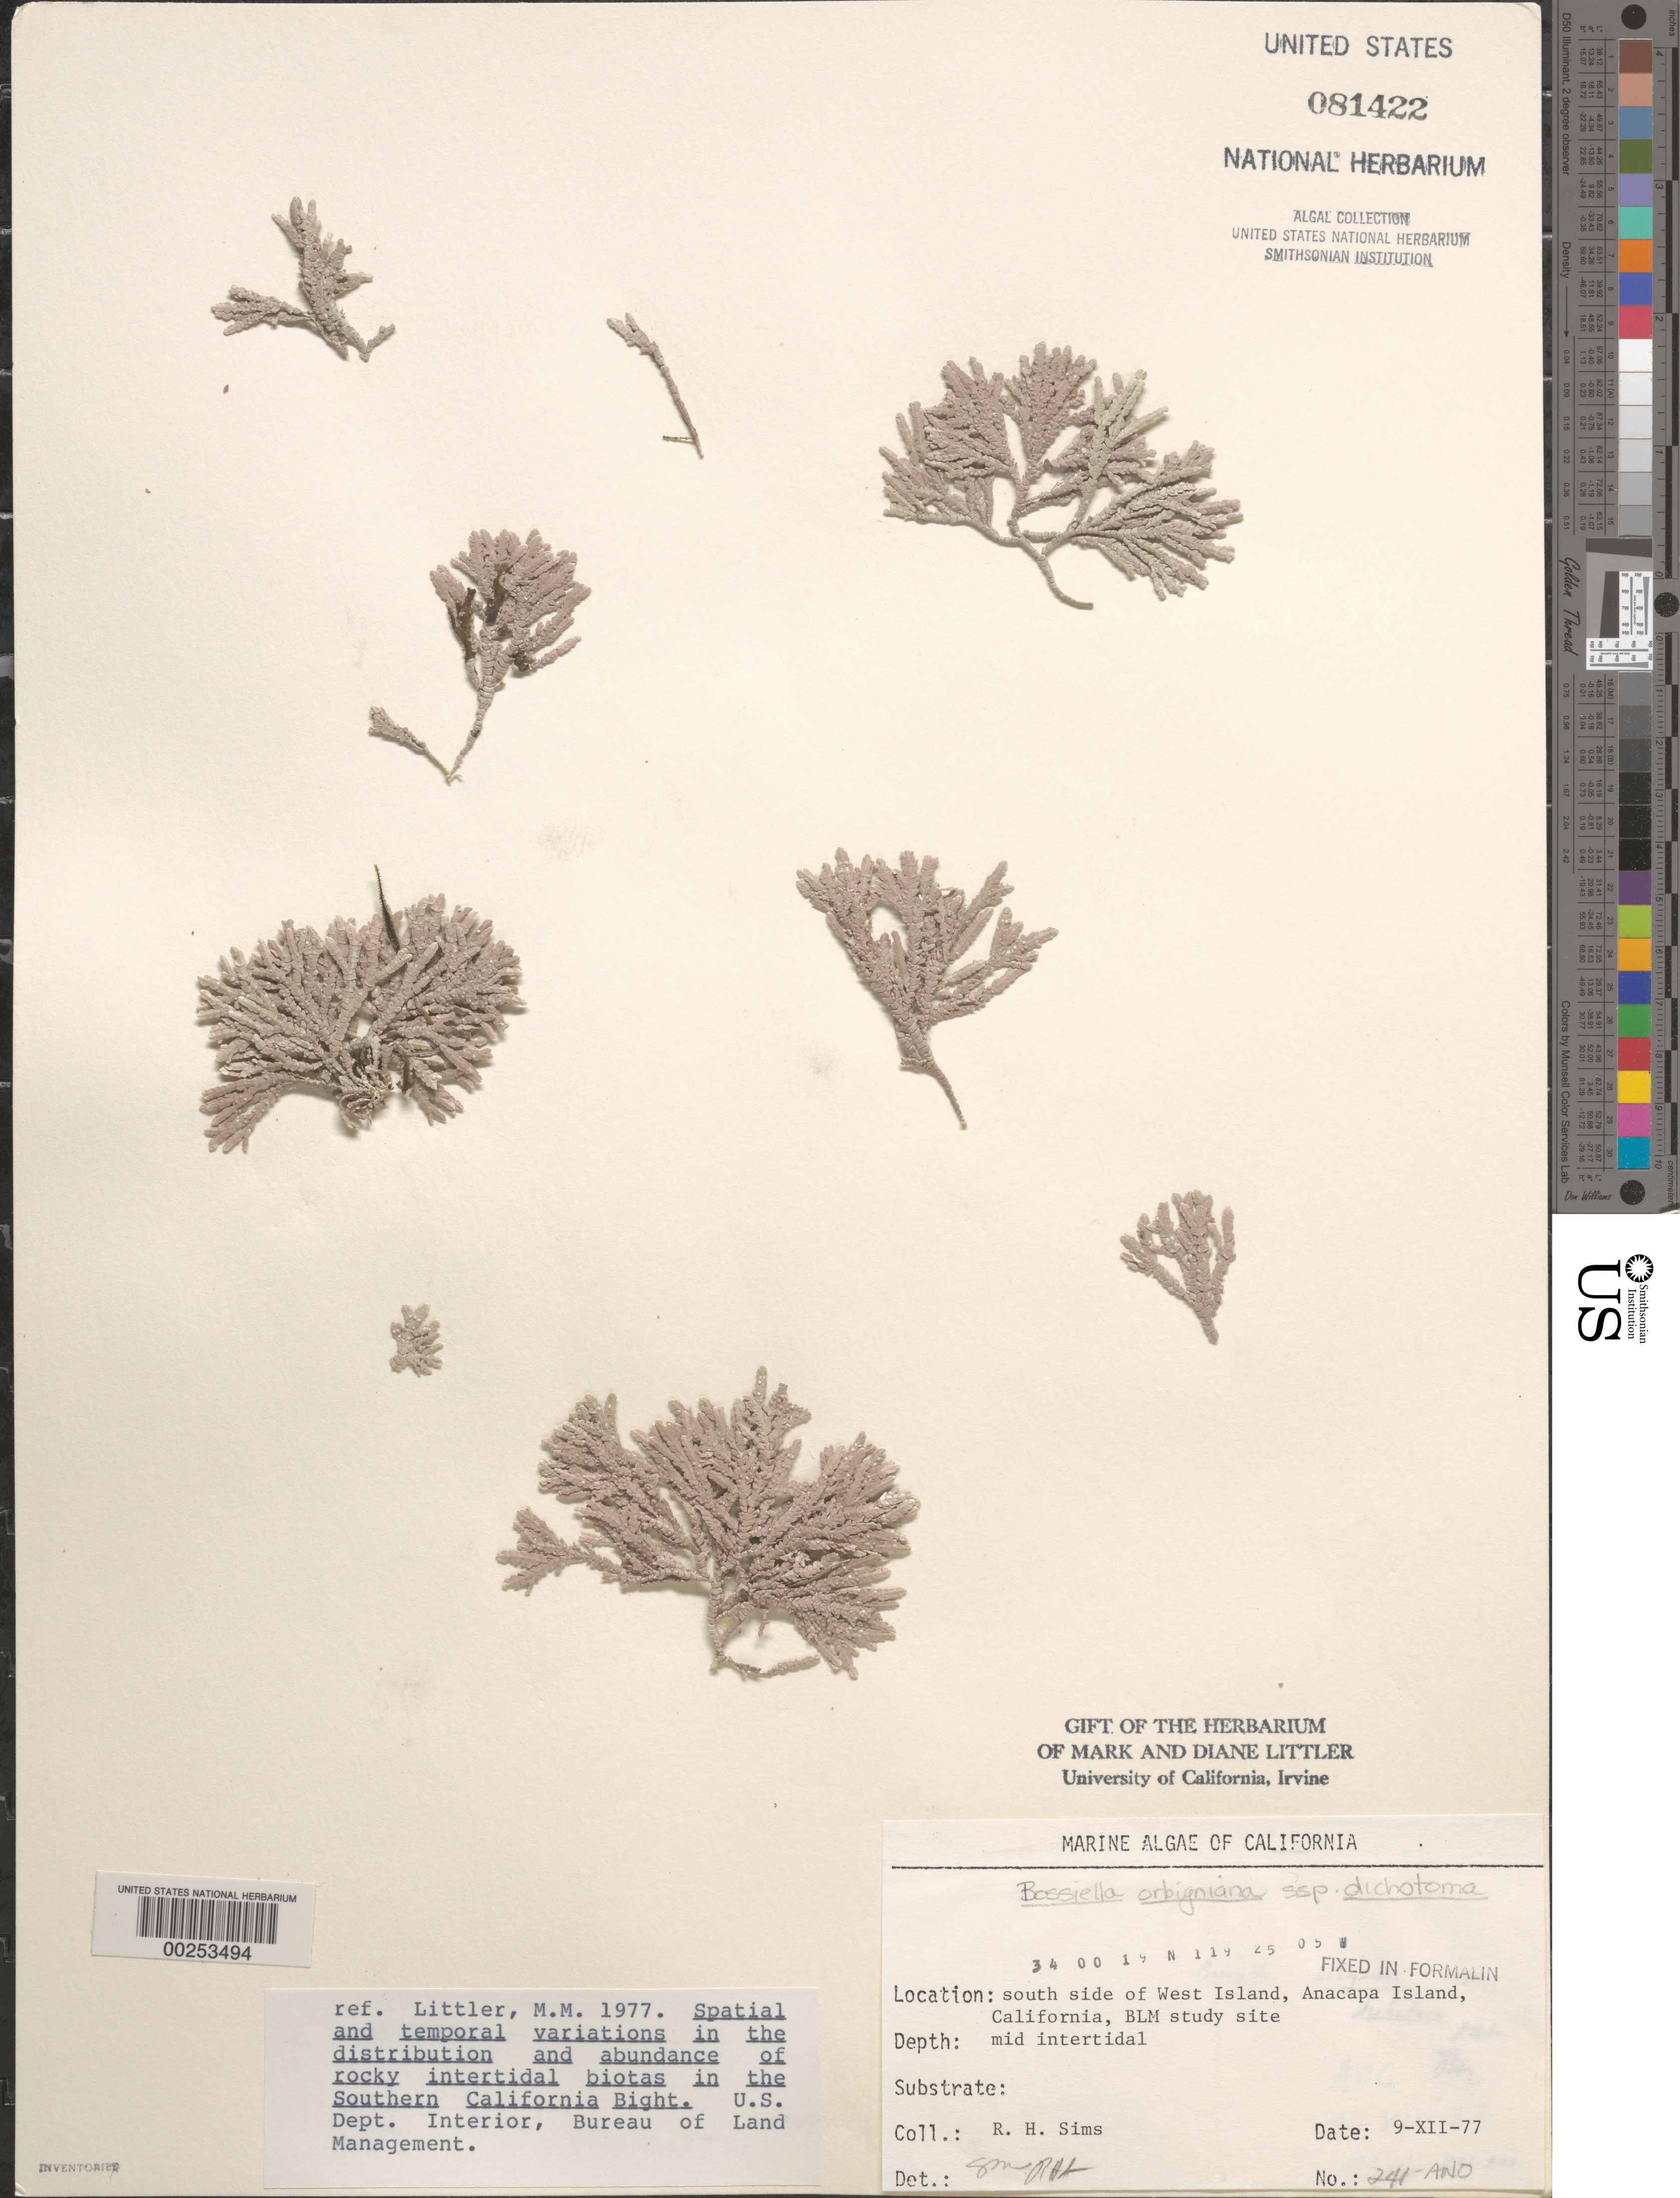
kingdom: Plantae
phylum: Rhodophyta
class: Florideophyceae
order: Corallinales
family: Corallinaceae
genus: Bossiella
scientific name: Bossiella orbigniana subsp. dichotoma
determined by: Sims, Robert H.; Murray, S. N.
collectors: R. H. Sims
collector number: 241-ANO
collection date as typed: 09 Dec 1977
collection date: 1977-12-09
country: United States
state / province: California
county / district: Ventura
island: Anacapa Island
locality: South side of west island, near Cat Rock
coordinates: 34 00 19 N, 119 25 05 W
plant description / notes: BLM-SOCALBIGHT Rocky Intertidal Survey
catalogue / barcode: US 81422